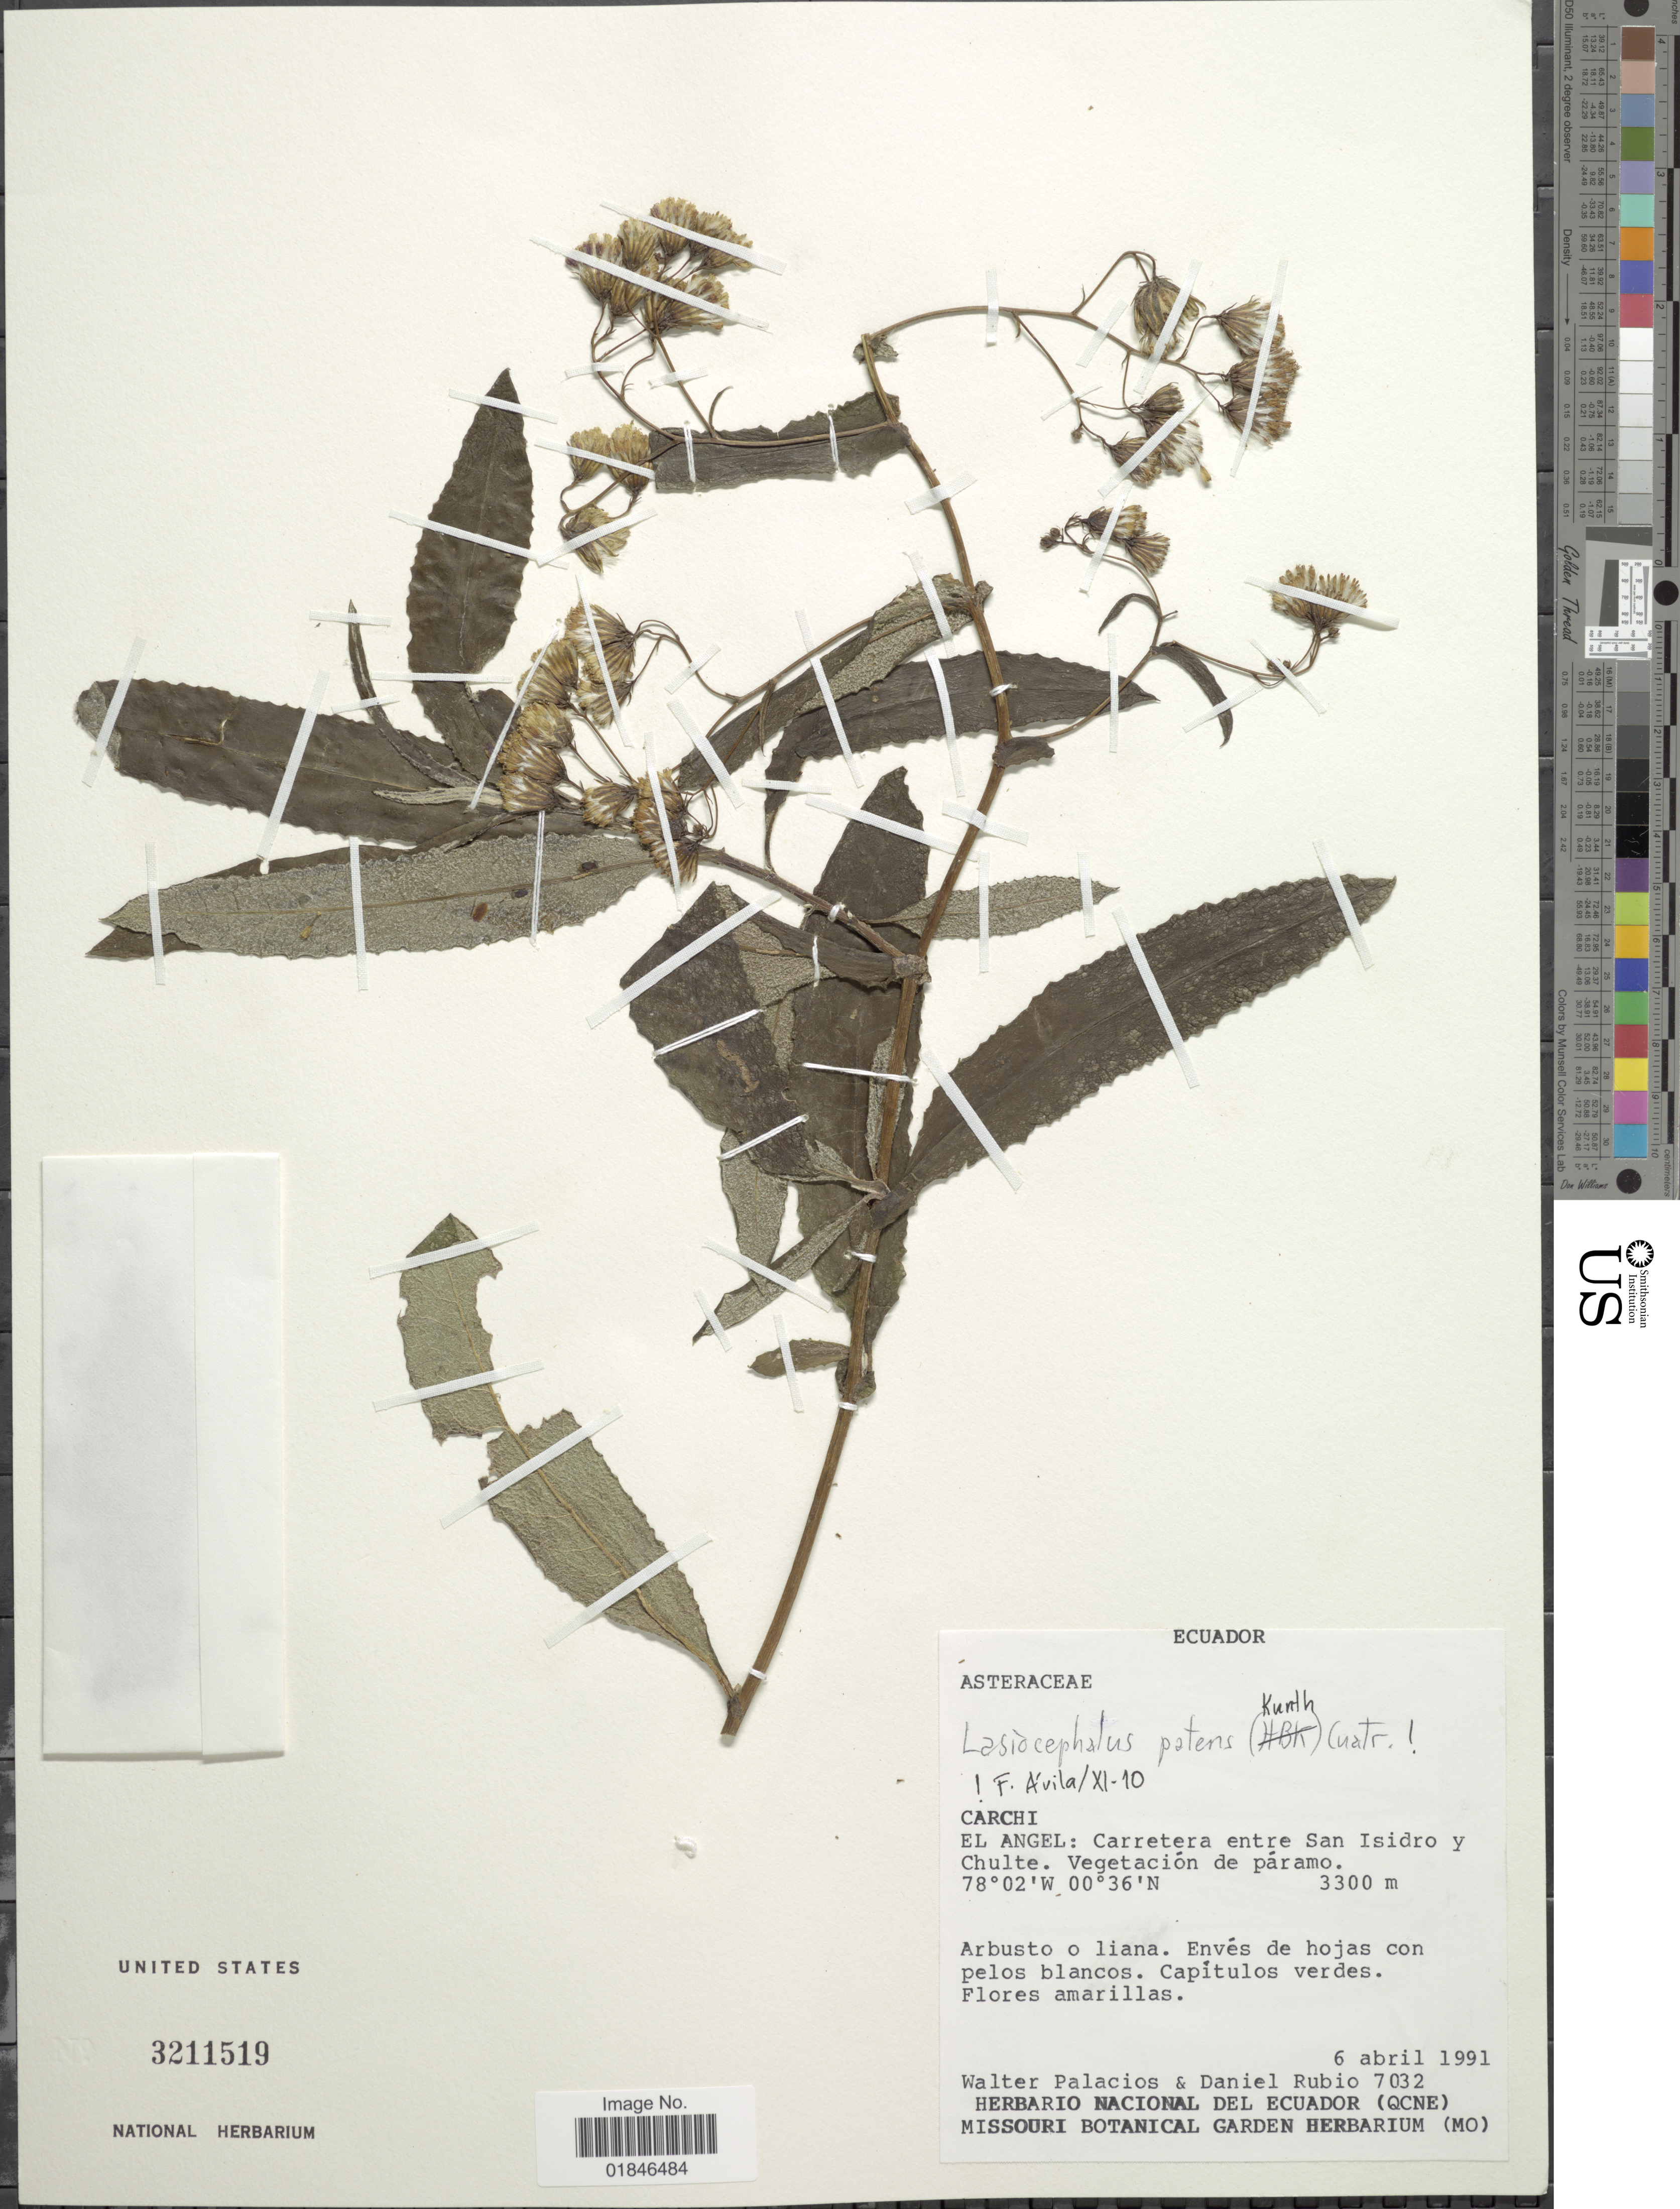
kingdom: Plantae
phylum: Tracheophyta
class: Magnoliopsida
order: Asterales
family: Asteraceae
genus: Senecio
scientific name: Senecio patens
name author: (Kunth) DC.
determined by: Salomon, Luciana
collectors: W. Palacios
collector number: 7032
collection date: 1991-04-06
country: Ecuador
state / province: Carchi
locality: Carchi. El Angel: Carretera entre San Isidoro y Chulte.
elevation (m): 3300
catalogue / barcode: US 3211519